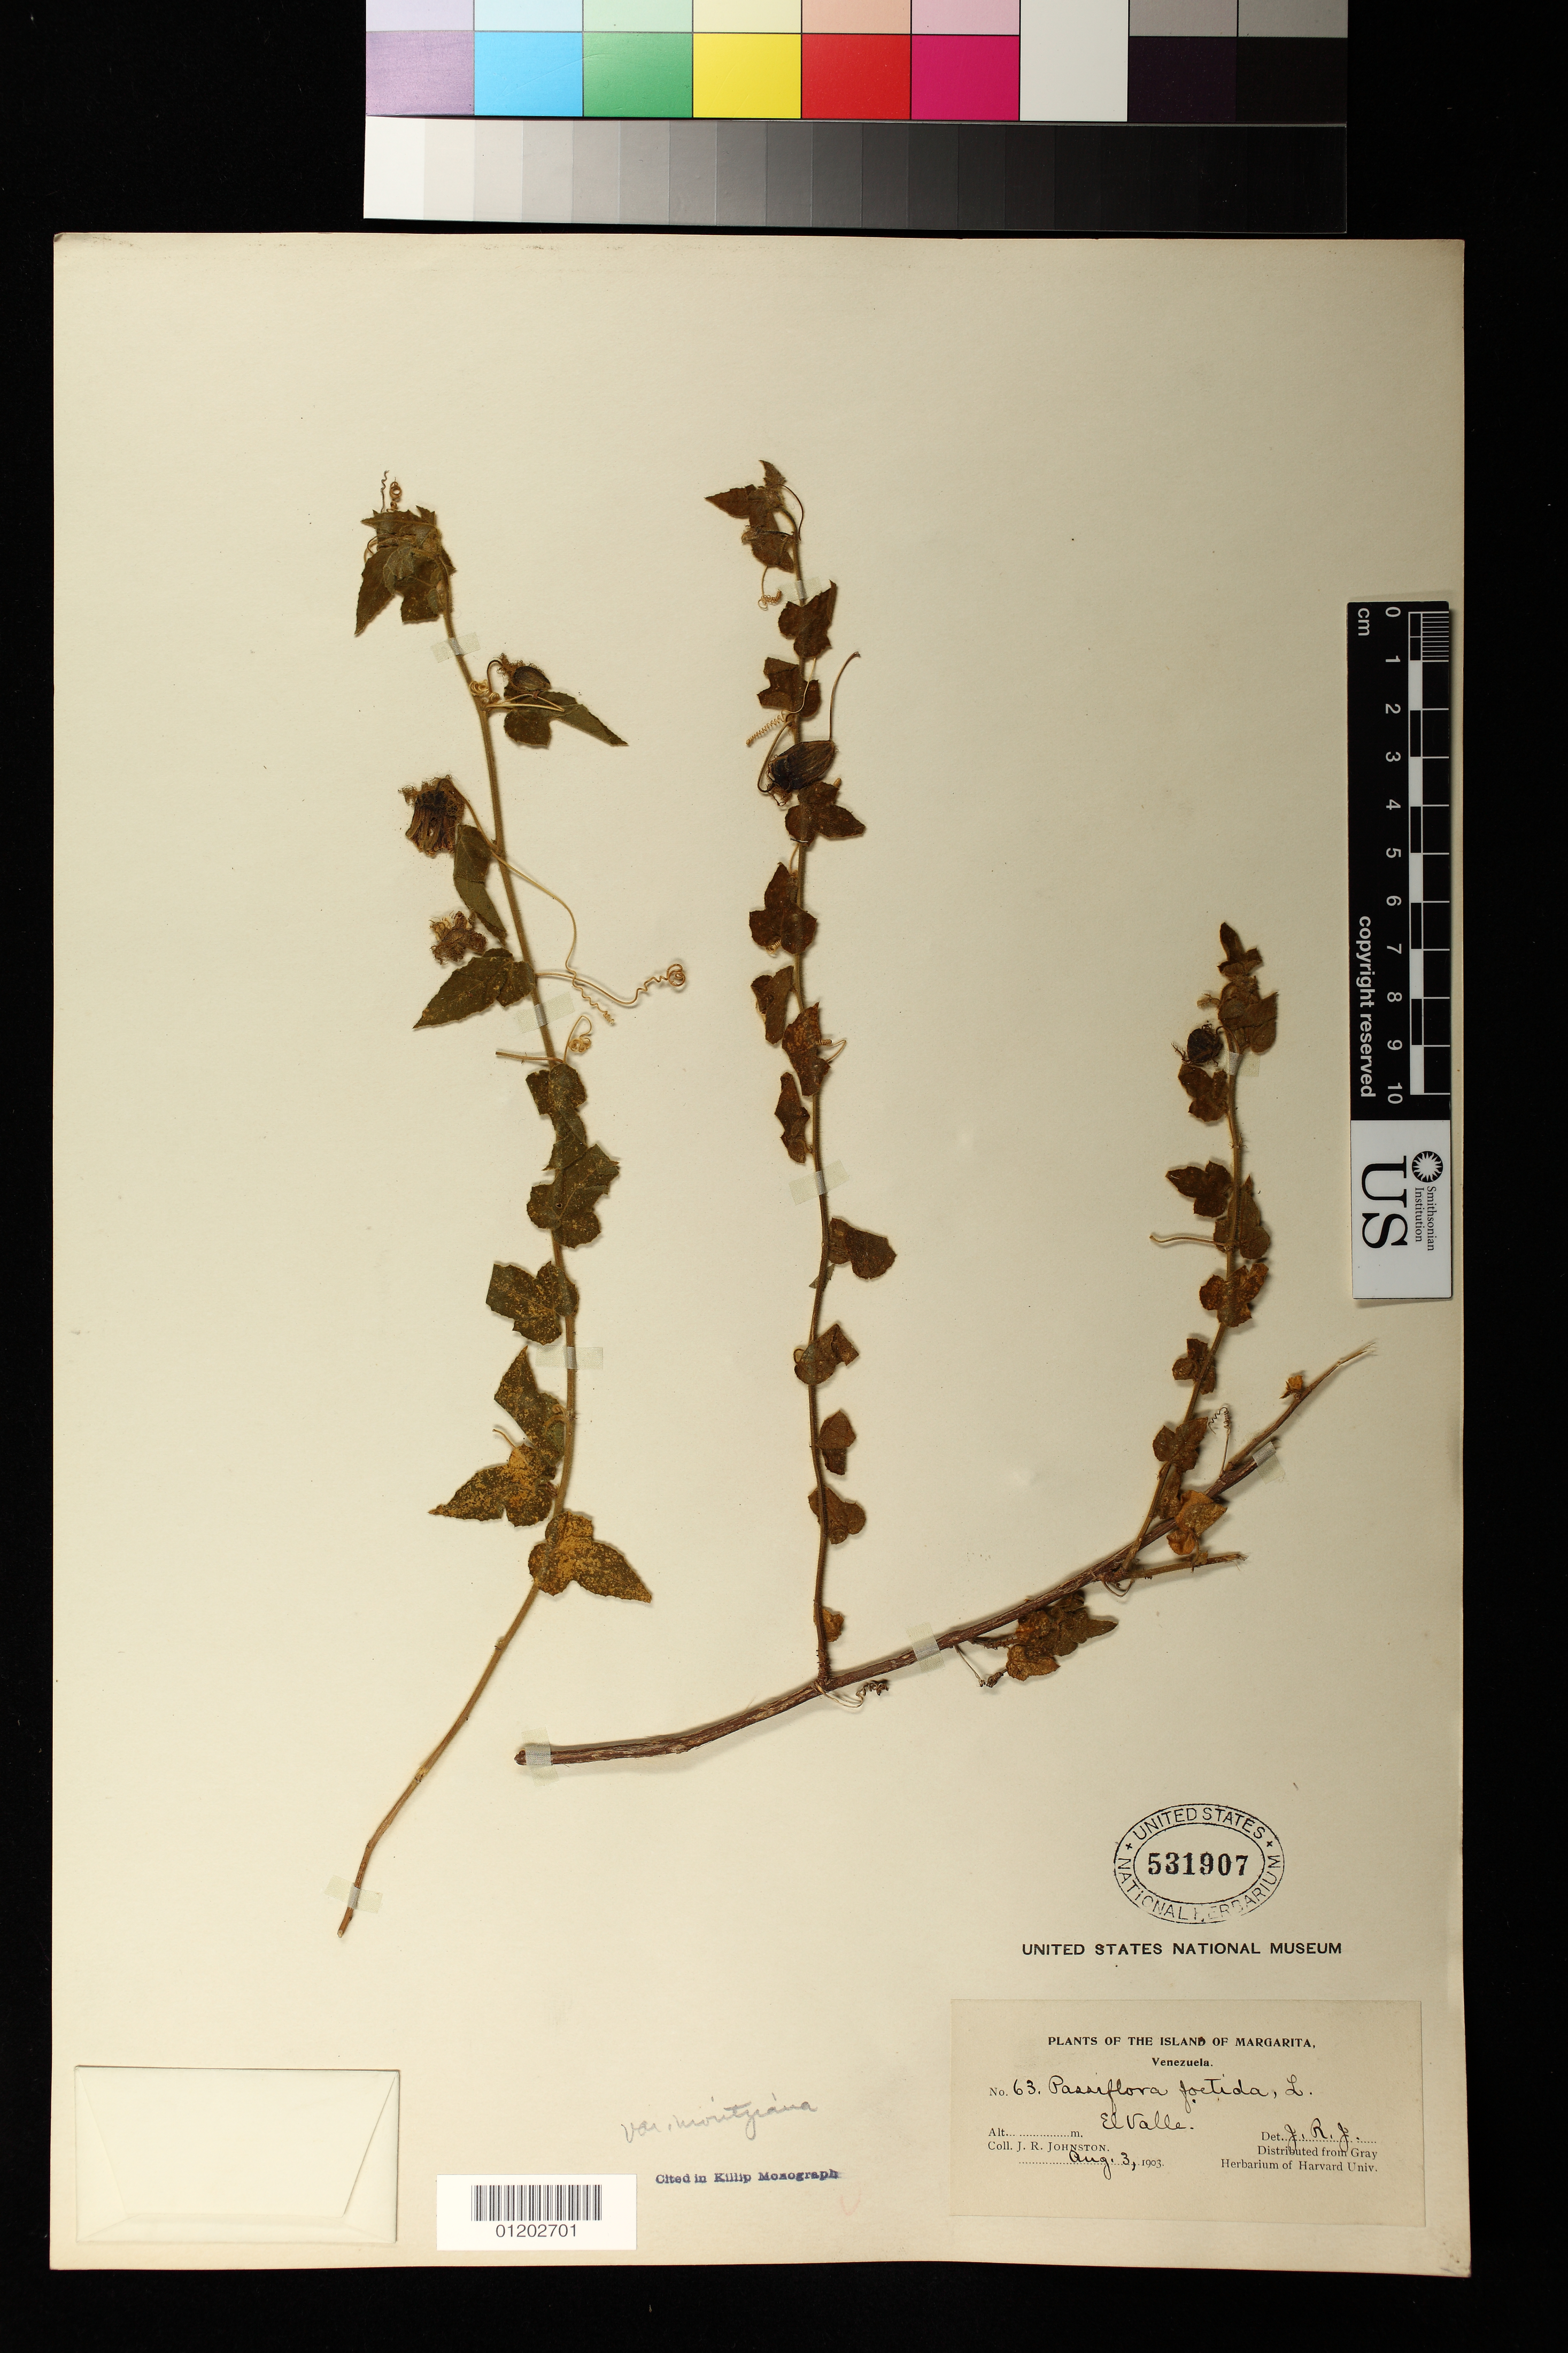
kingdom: Plantae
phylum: Tracheophyta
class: Magnoliopsida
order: Malpighiales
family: Passifloraceae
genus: Passiflora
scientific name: Passiflora moritziana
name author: Planch.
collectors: J. Johnston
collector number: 63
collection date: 1903-08-03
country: Venezuela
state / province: Nueva Esparta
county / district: Margarita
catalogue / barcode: US 531907